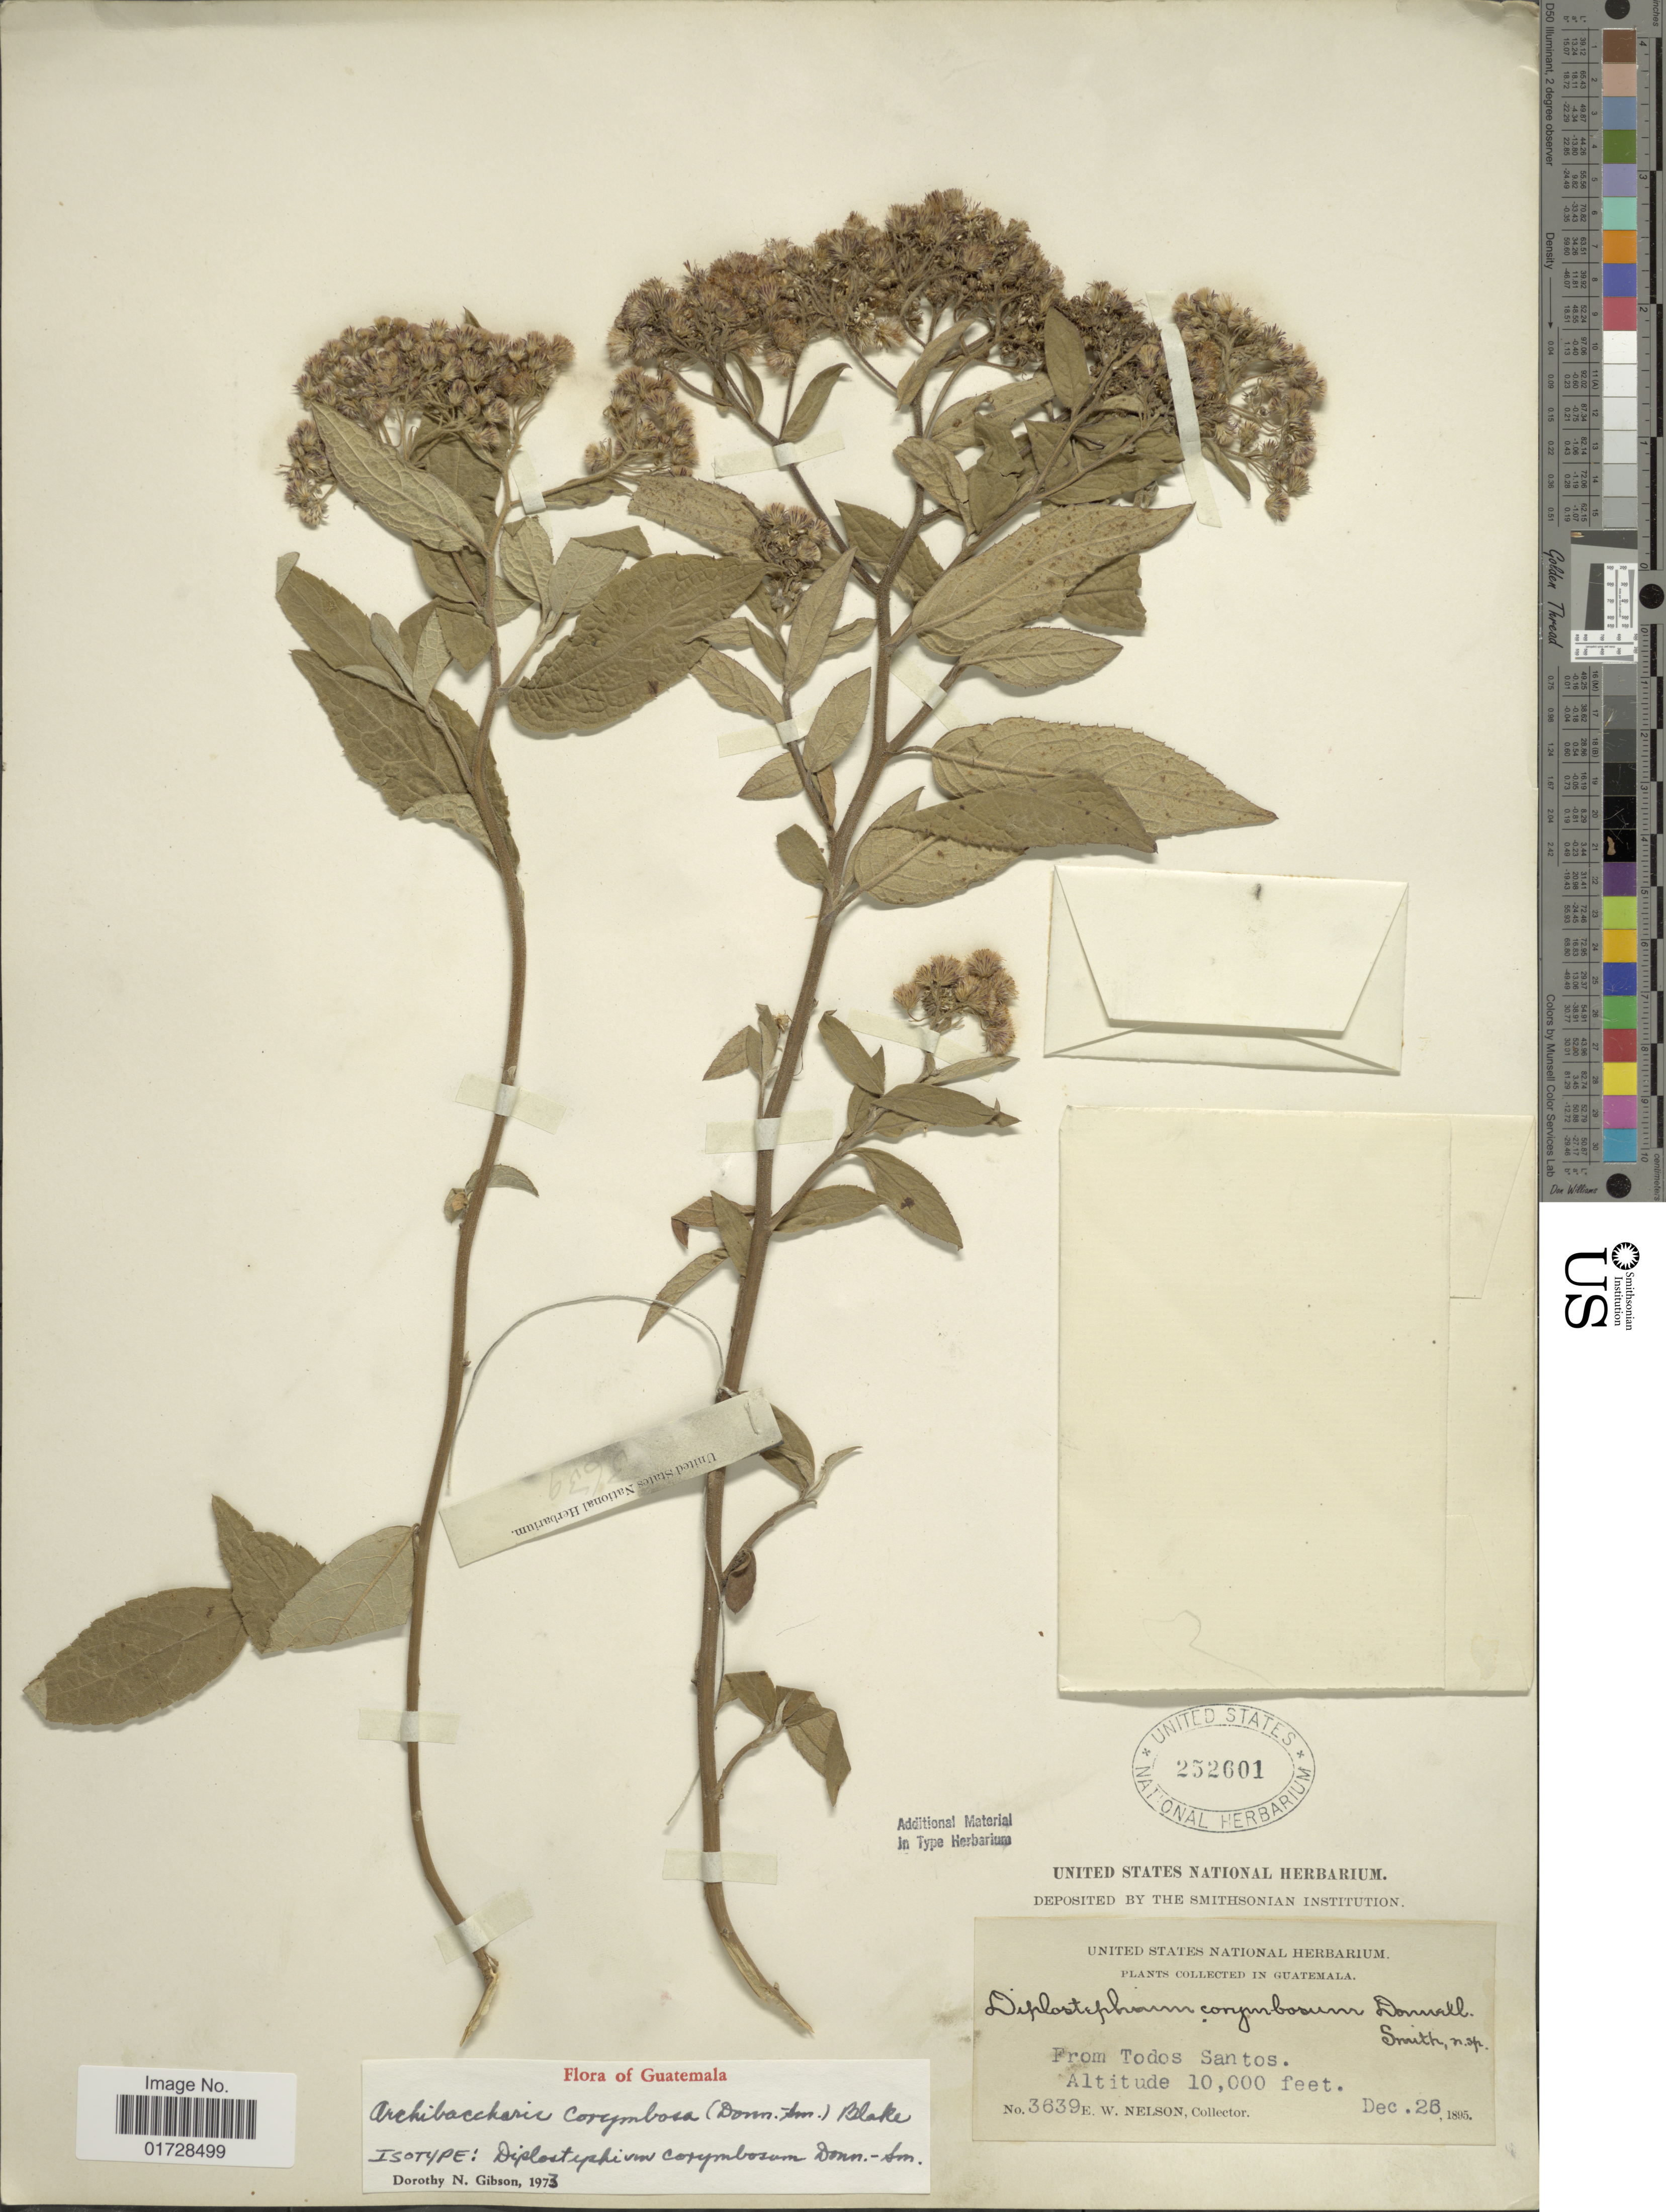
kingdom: Plantae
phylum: Tracheophyta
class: Magnoliopsida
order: Asterales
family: Asteraceae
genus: Archibaccharis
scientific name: Archibaccharis corymbosa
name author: (Donn. Sm.) S.F. Blake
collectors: E. W. Nelson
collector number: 3639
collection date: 1895-12-26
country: Guatemala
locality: Todos Santos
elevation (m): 3048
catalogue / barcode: US 252601